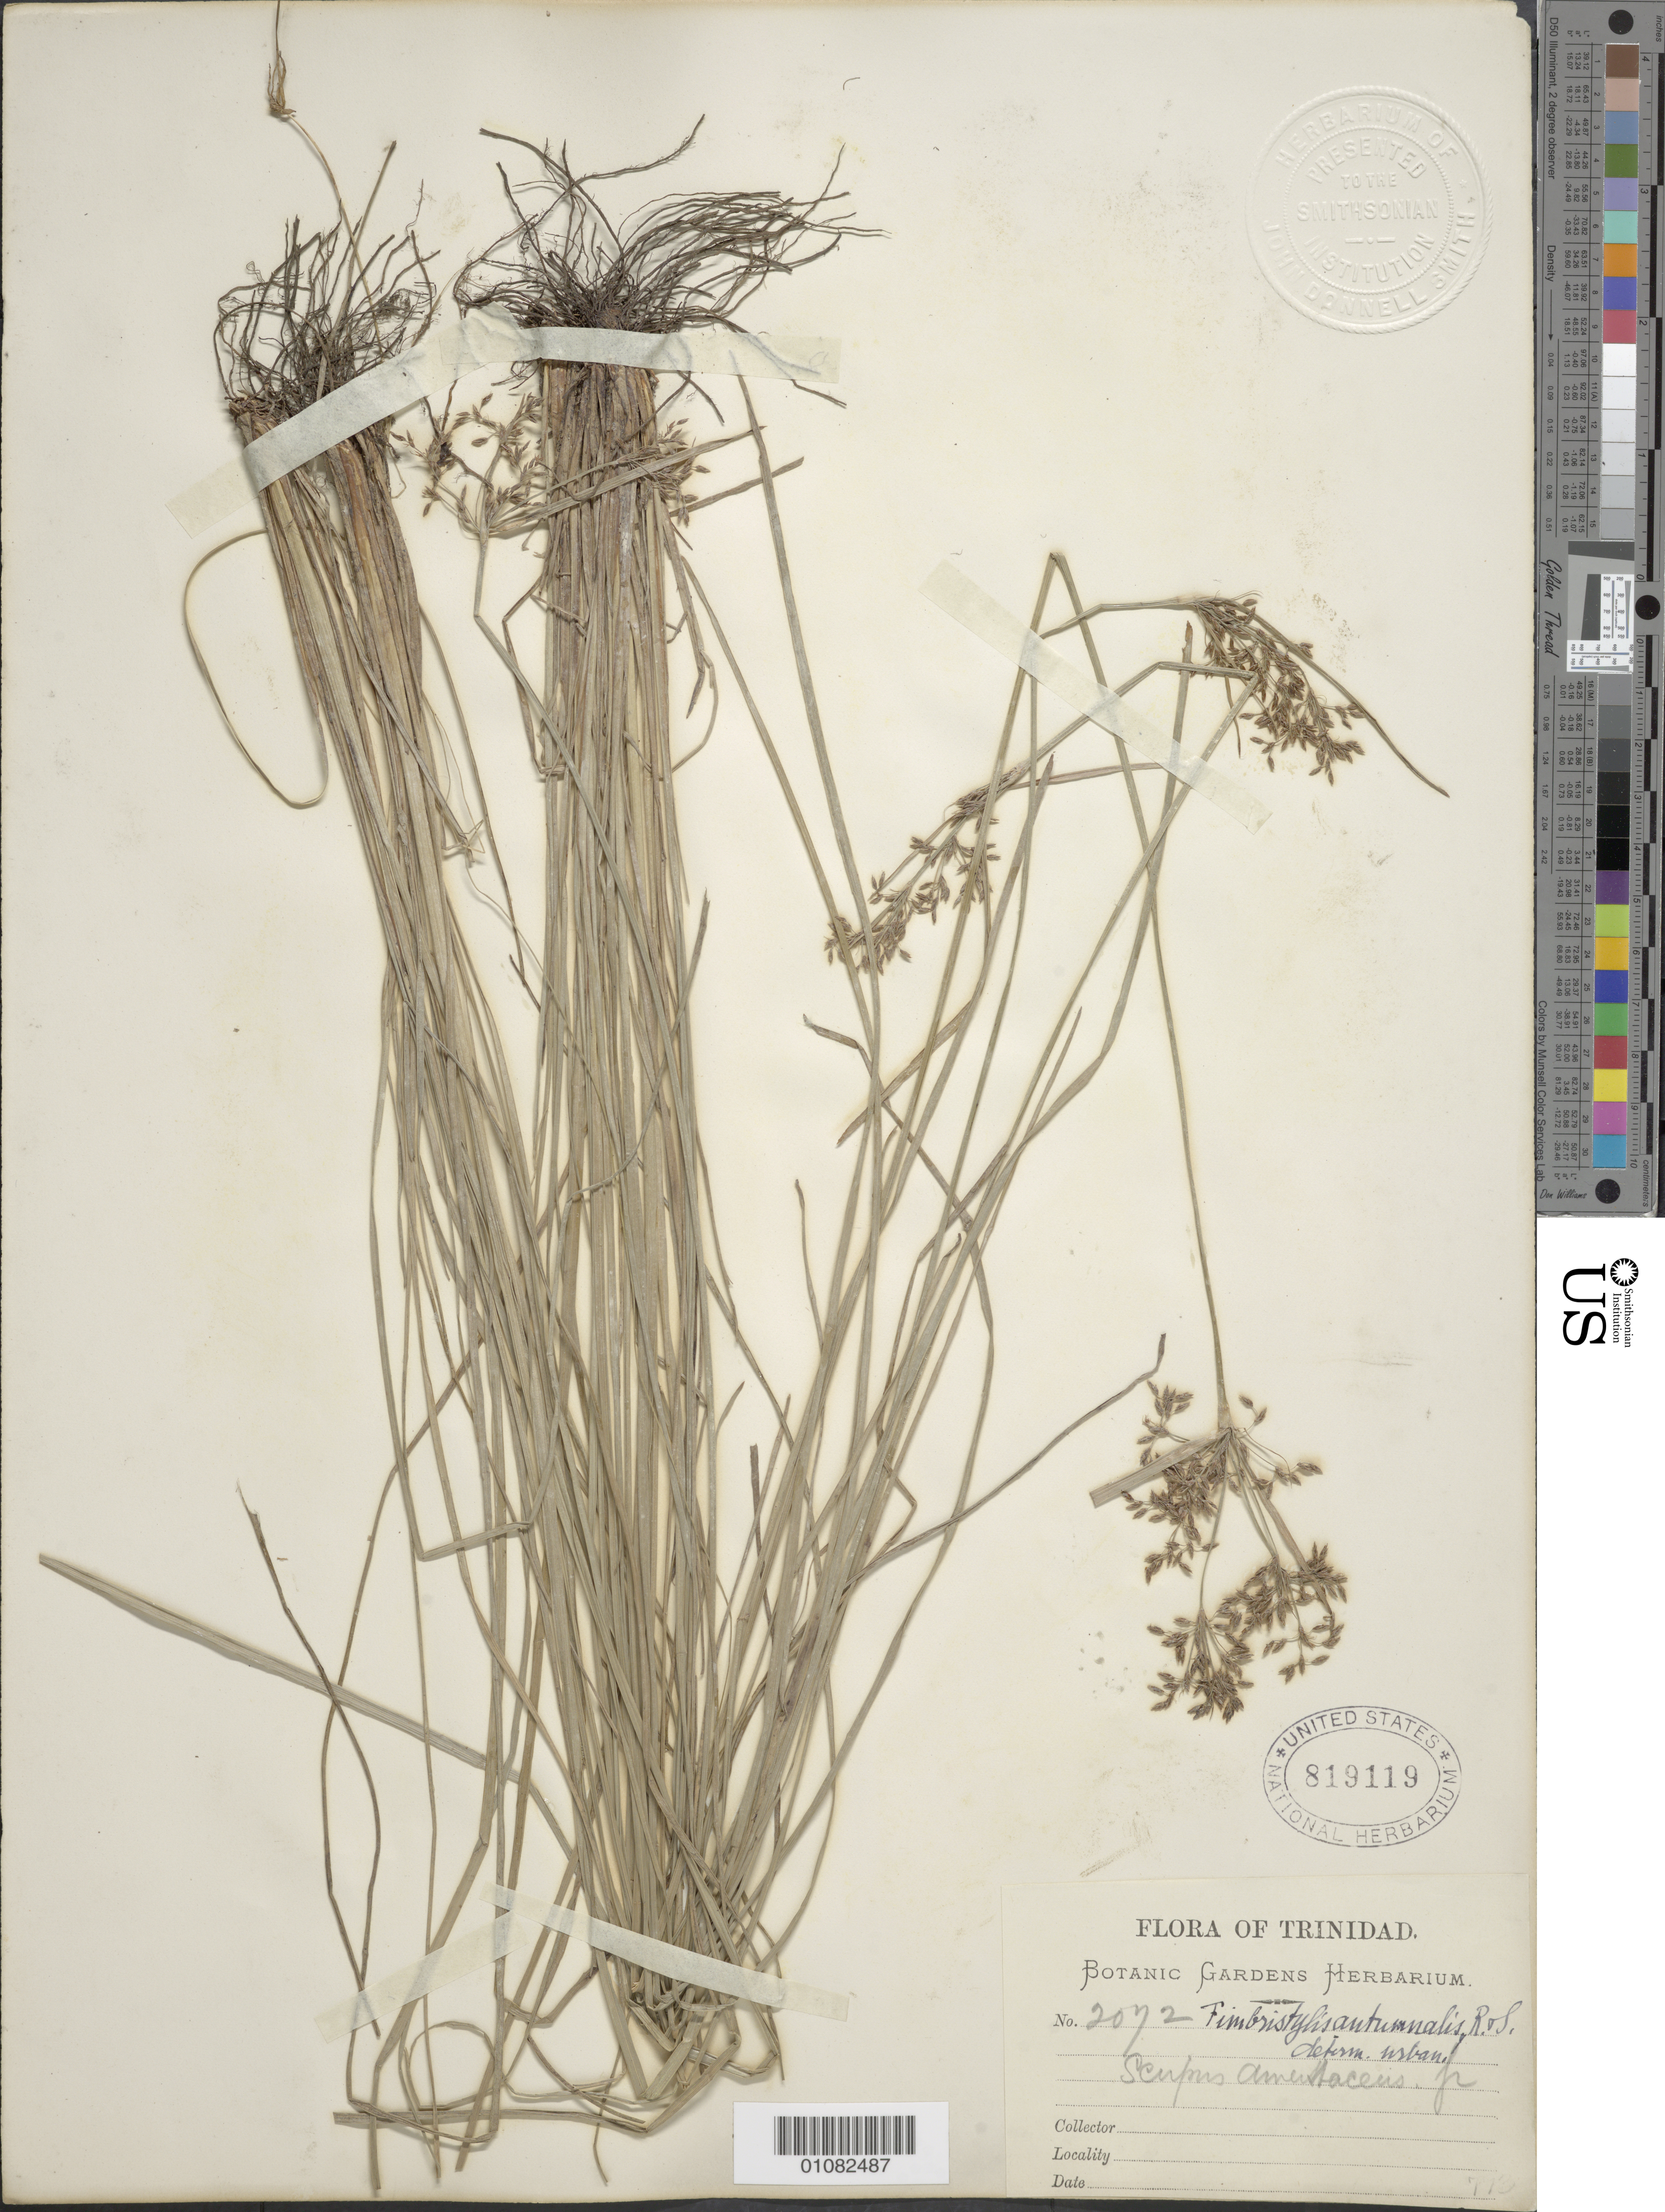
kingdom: Plantae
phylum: Tracheophyta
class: Liliopsida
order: Poales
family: Cyperaceae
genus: Fimbristylis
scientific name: Fimbristylis complanata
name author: (Retz.) Link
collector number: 2072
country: Trinidad and Tobago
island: Trinidad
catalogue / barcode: US 819119